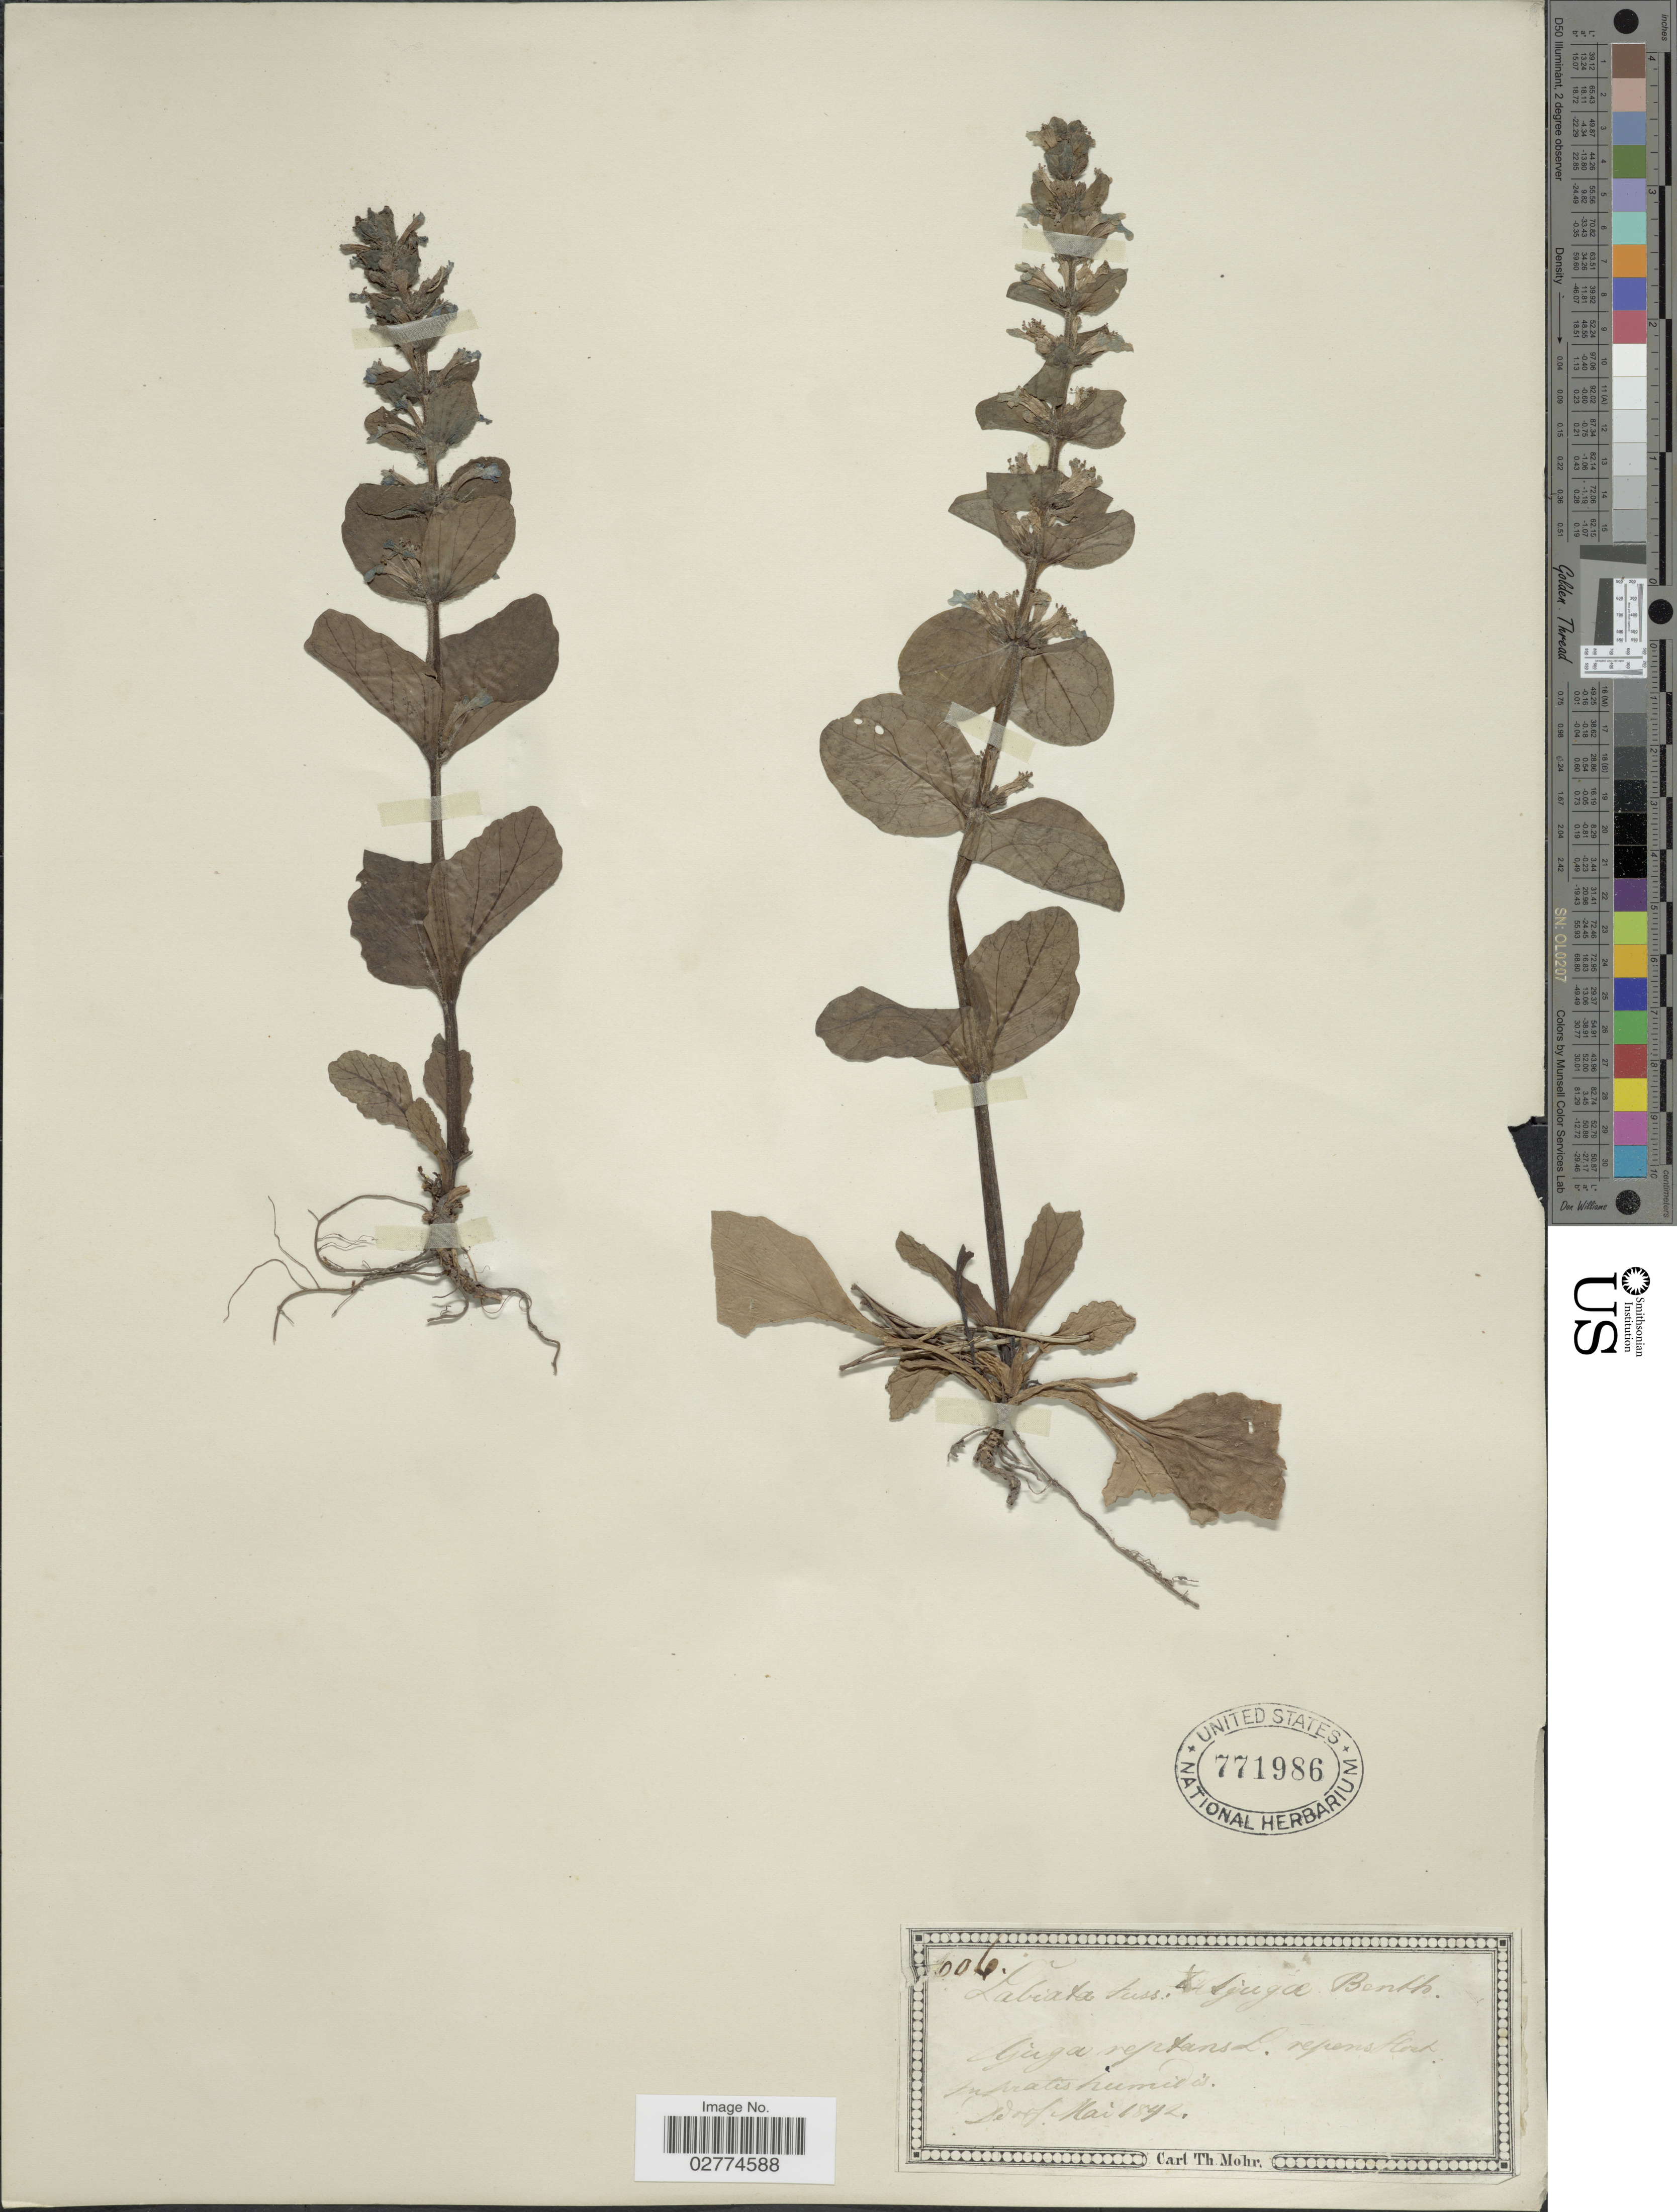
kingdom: Plantae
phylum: Tracheophyta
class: Magnoliopsida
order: Lamiales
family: Lamiaceae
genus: Ajuga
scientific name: Ajuga reptans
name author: L.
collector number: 606*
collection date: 1892-05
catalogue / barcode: US 771986